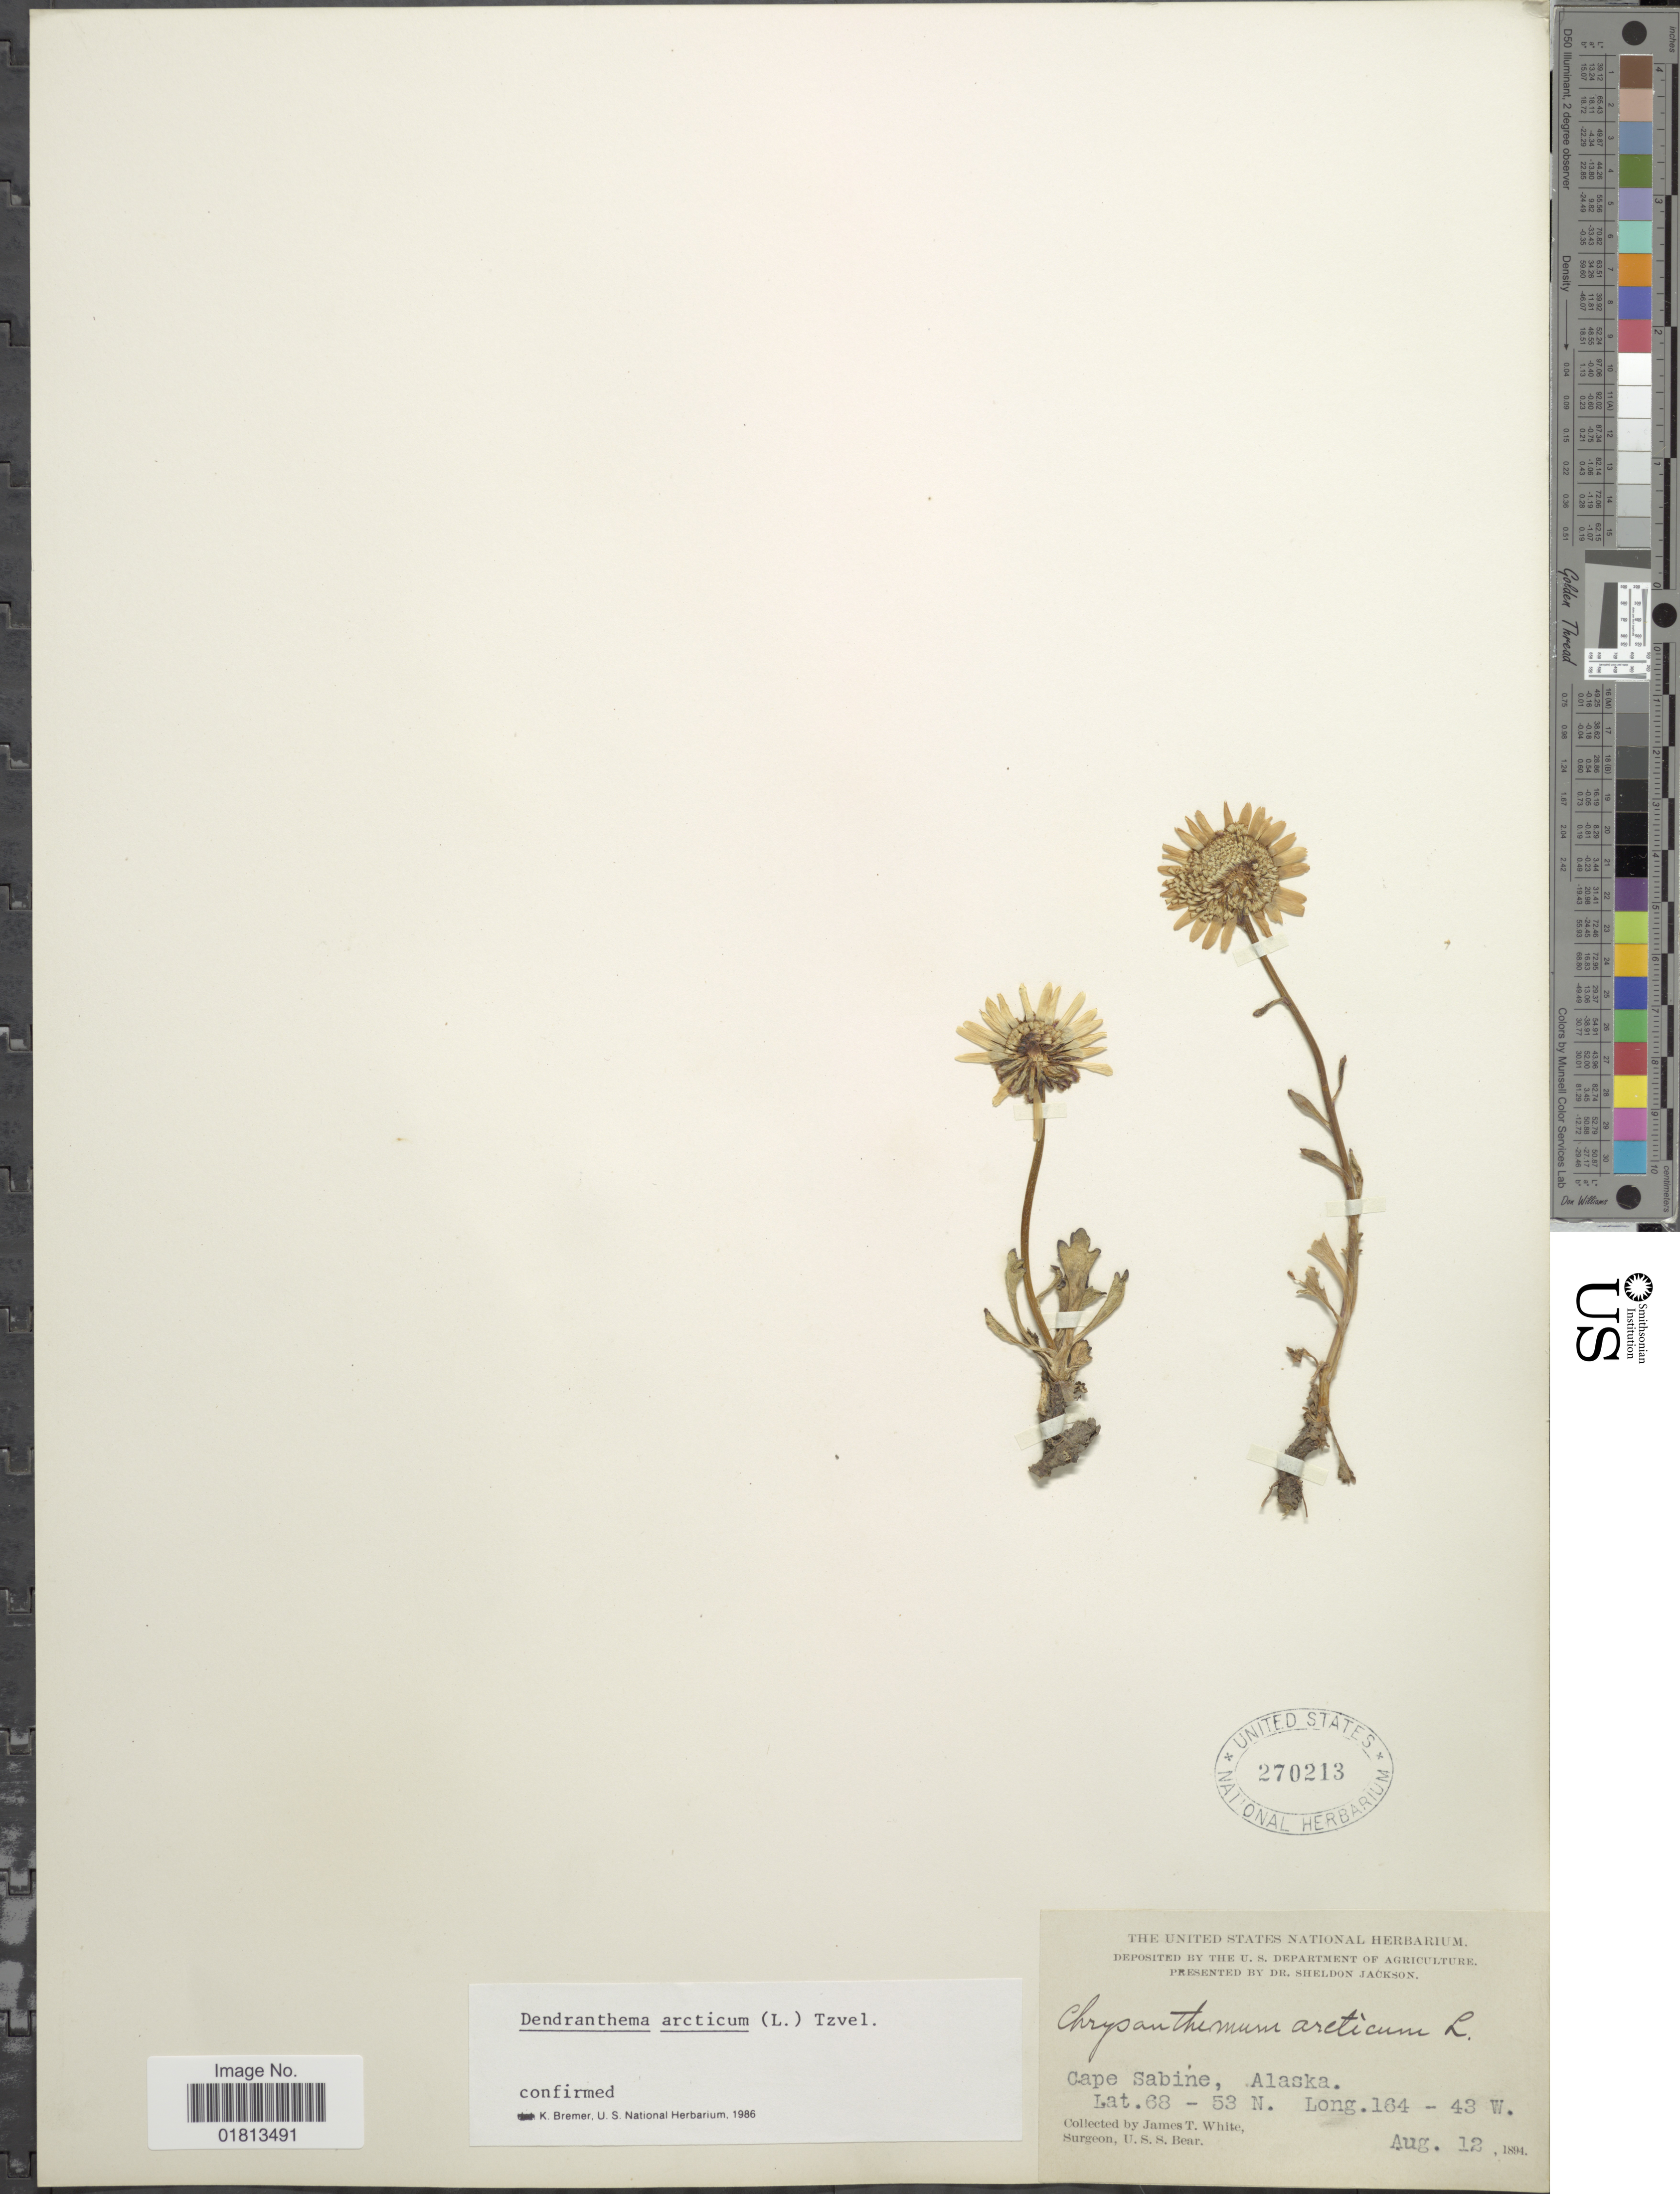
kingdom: Plantae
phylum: Tracheophyta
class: Magnoliopsida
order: Asterales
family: Asteraceae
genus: Dendranthema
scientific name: Dendranthema arcticum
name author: (L.) Tzvelev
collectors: J. T. White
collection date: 1894-08-12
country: United States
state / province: Alaska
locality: Cape Sabine, Alaska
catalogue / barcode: US 270213